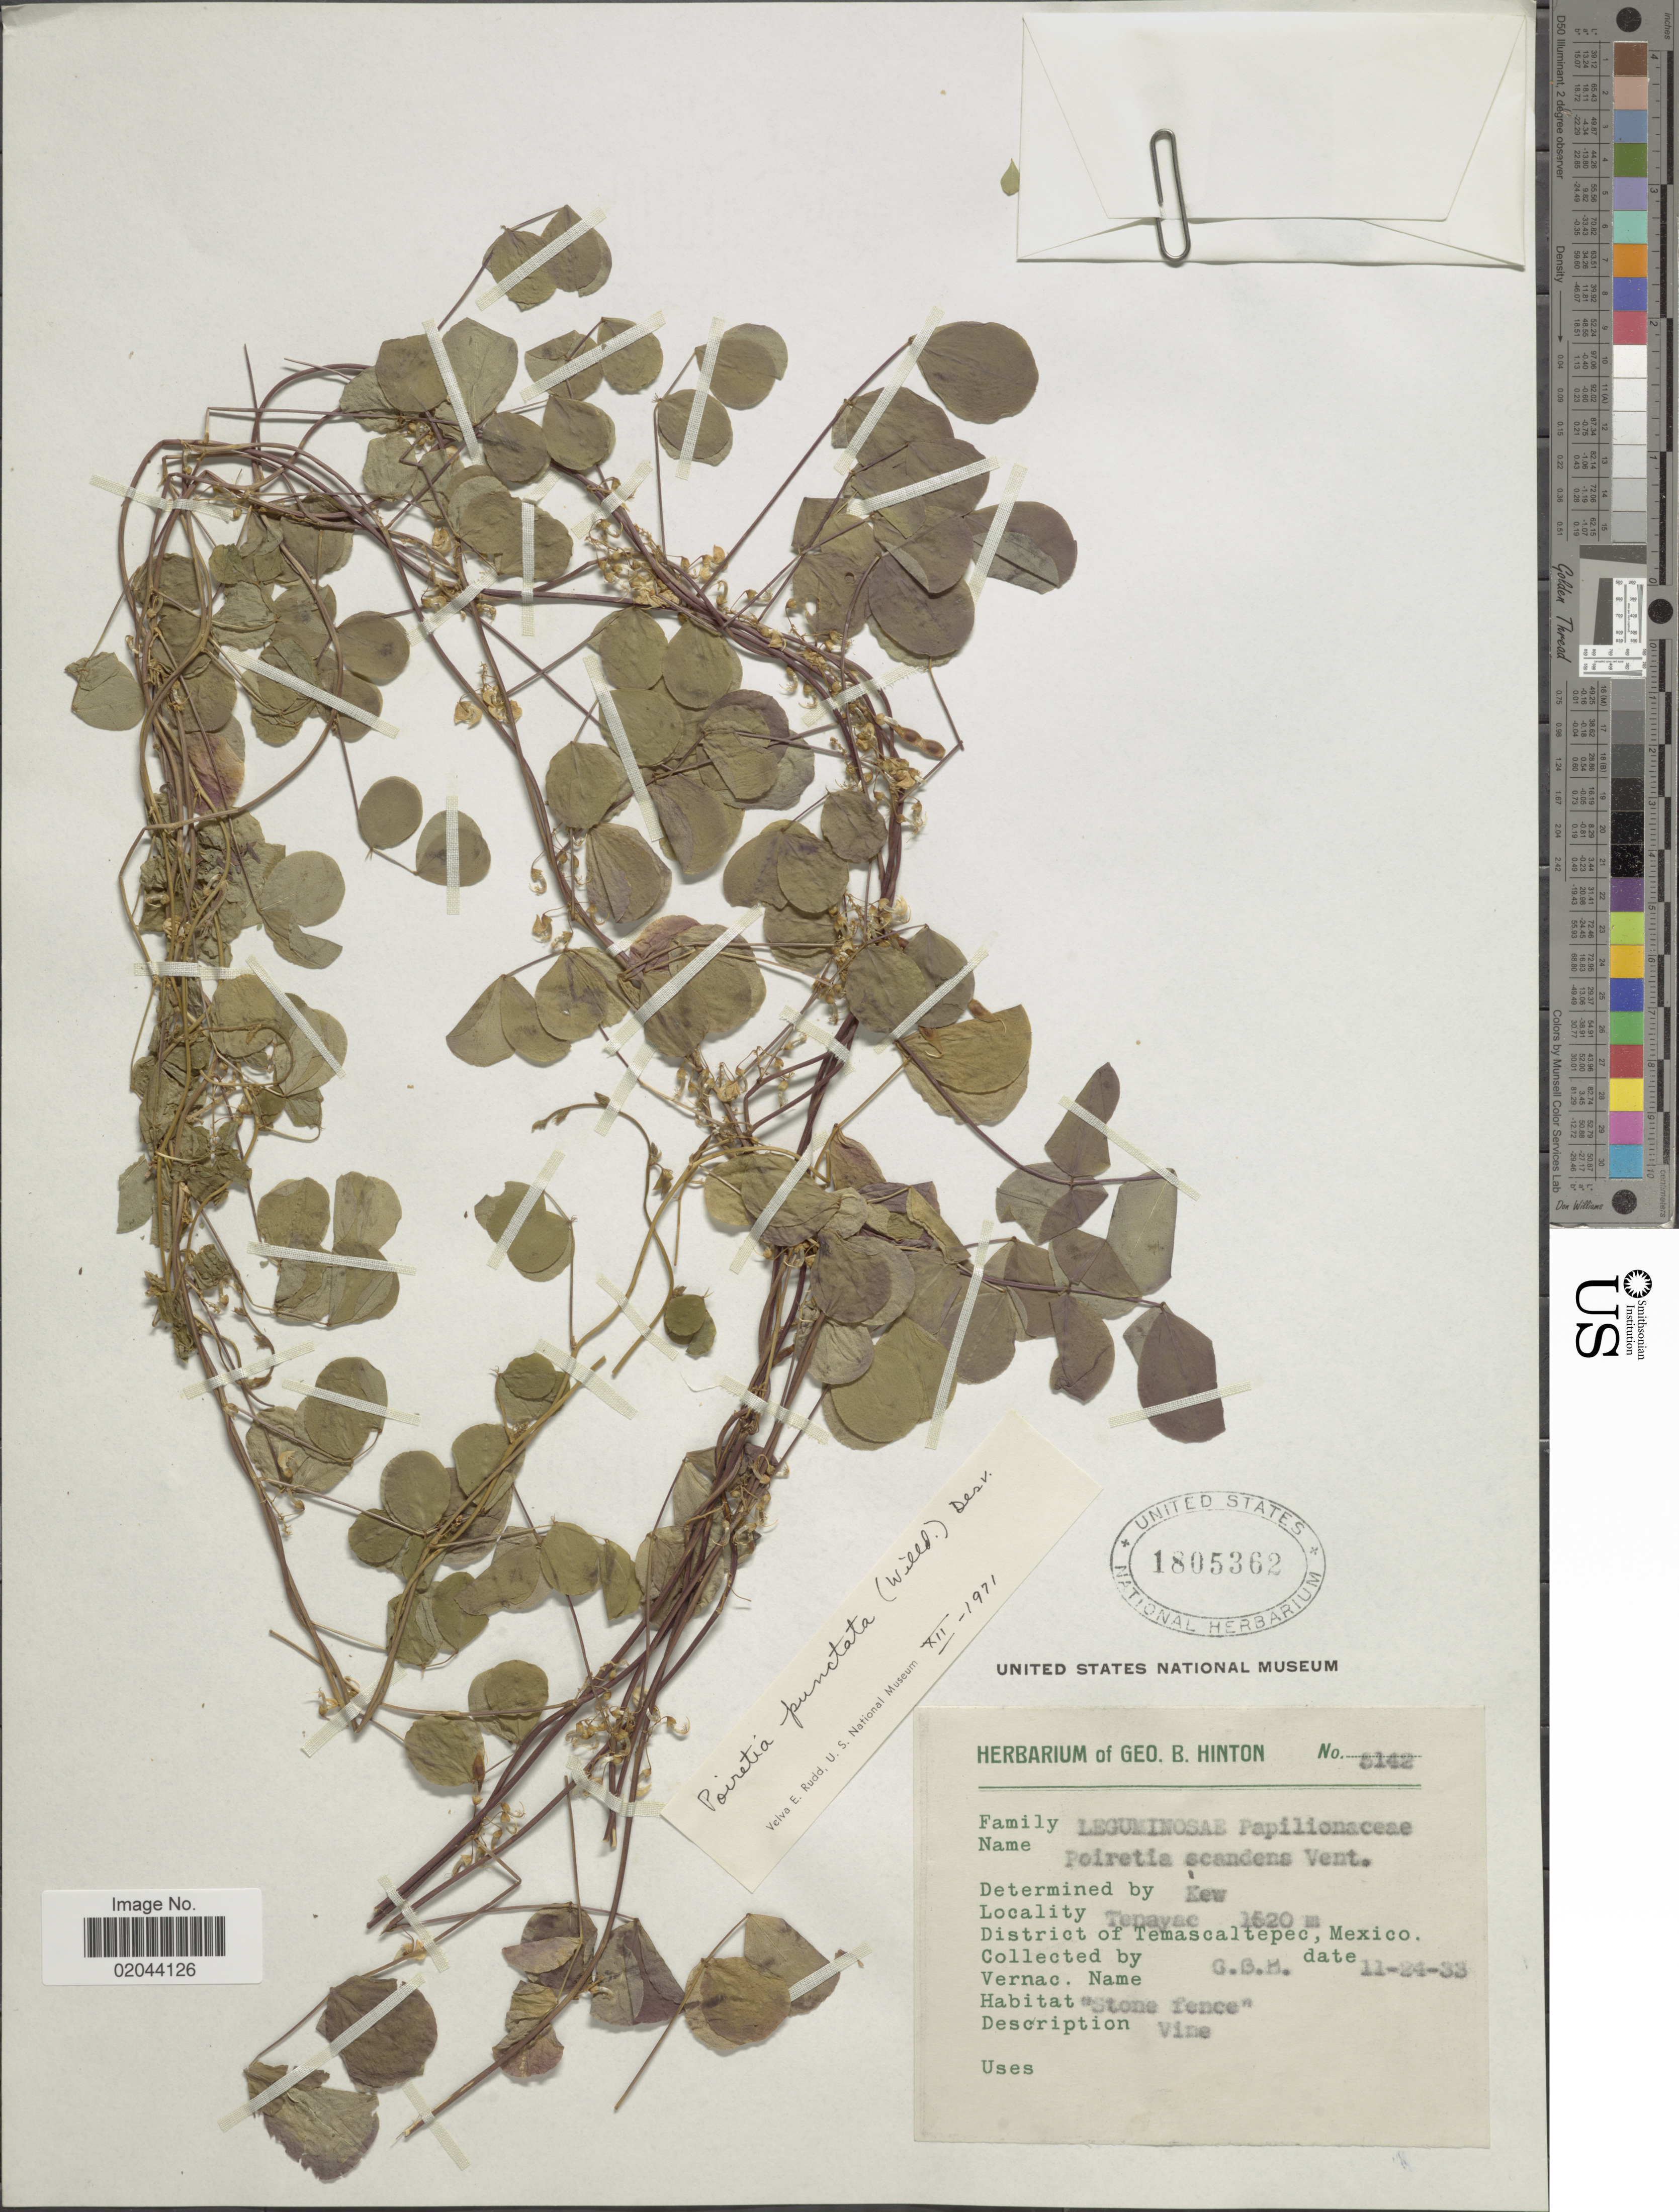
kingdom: Plantae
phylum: Tracheophyta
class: Magnoliopsida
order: Fabales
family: Fabaceae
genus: Poiretia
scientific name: Poiretia scandens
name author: Vent.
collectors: G. B. Hinton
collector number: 5142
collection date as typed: Transcribed d/m/y: 24/11/33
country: Mexico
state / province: México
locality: Tepayac, District of Temascaltepec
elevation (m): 1620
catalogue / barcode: US 1805362